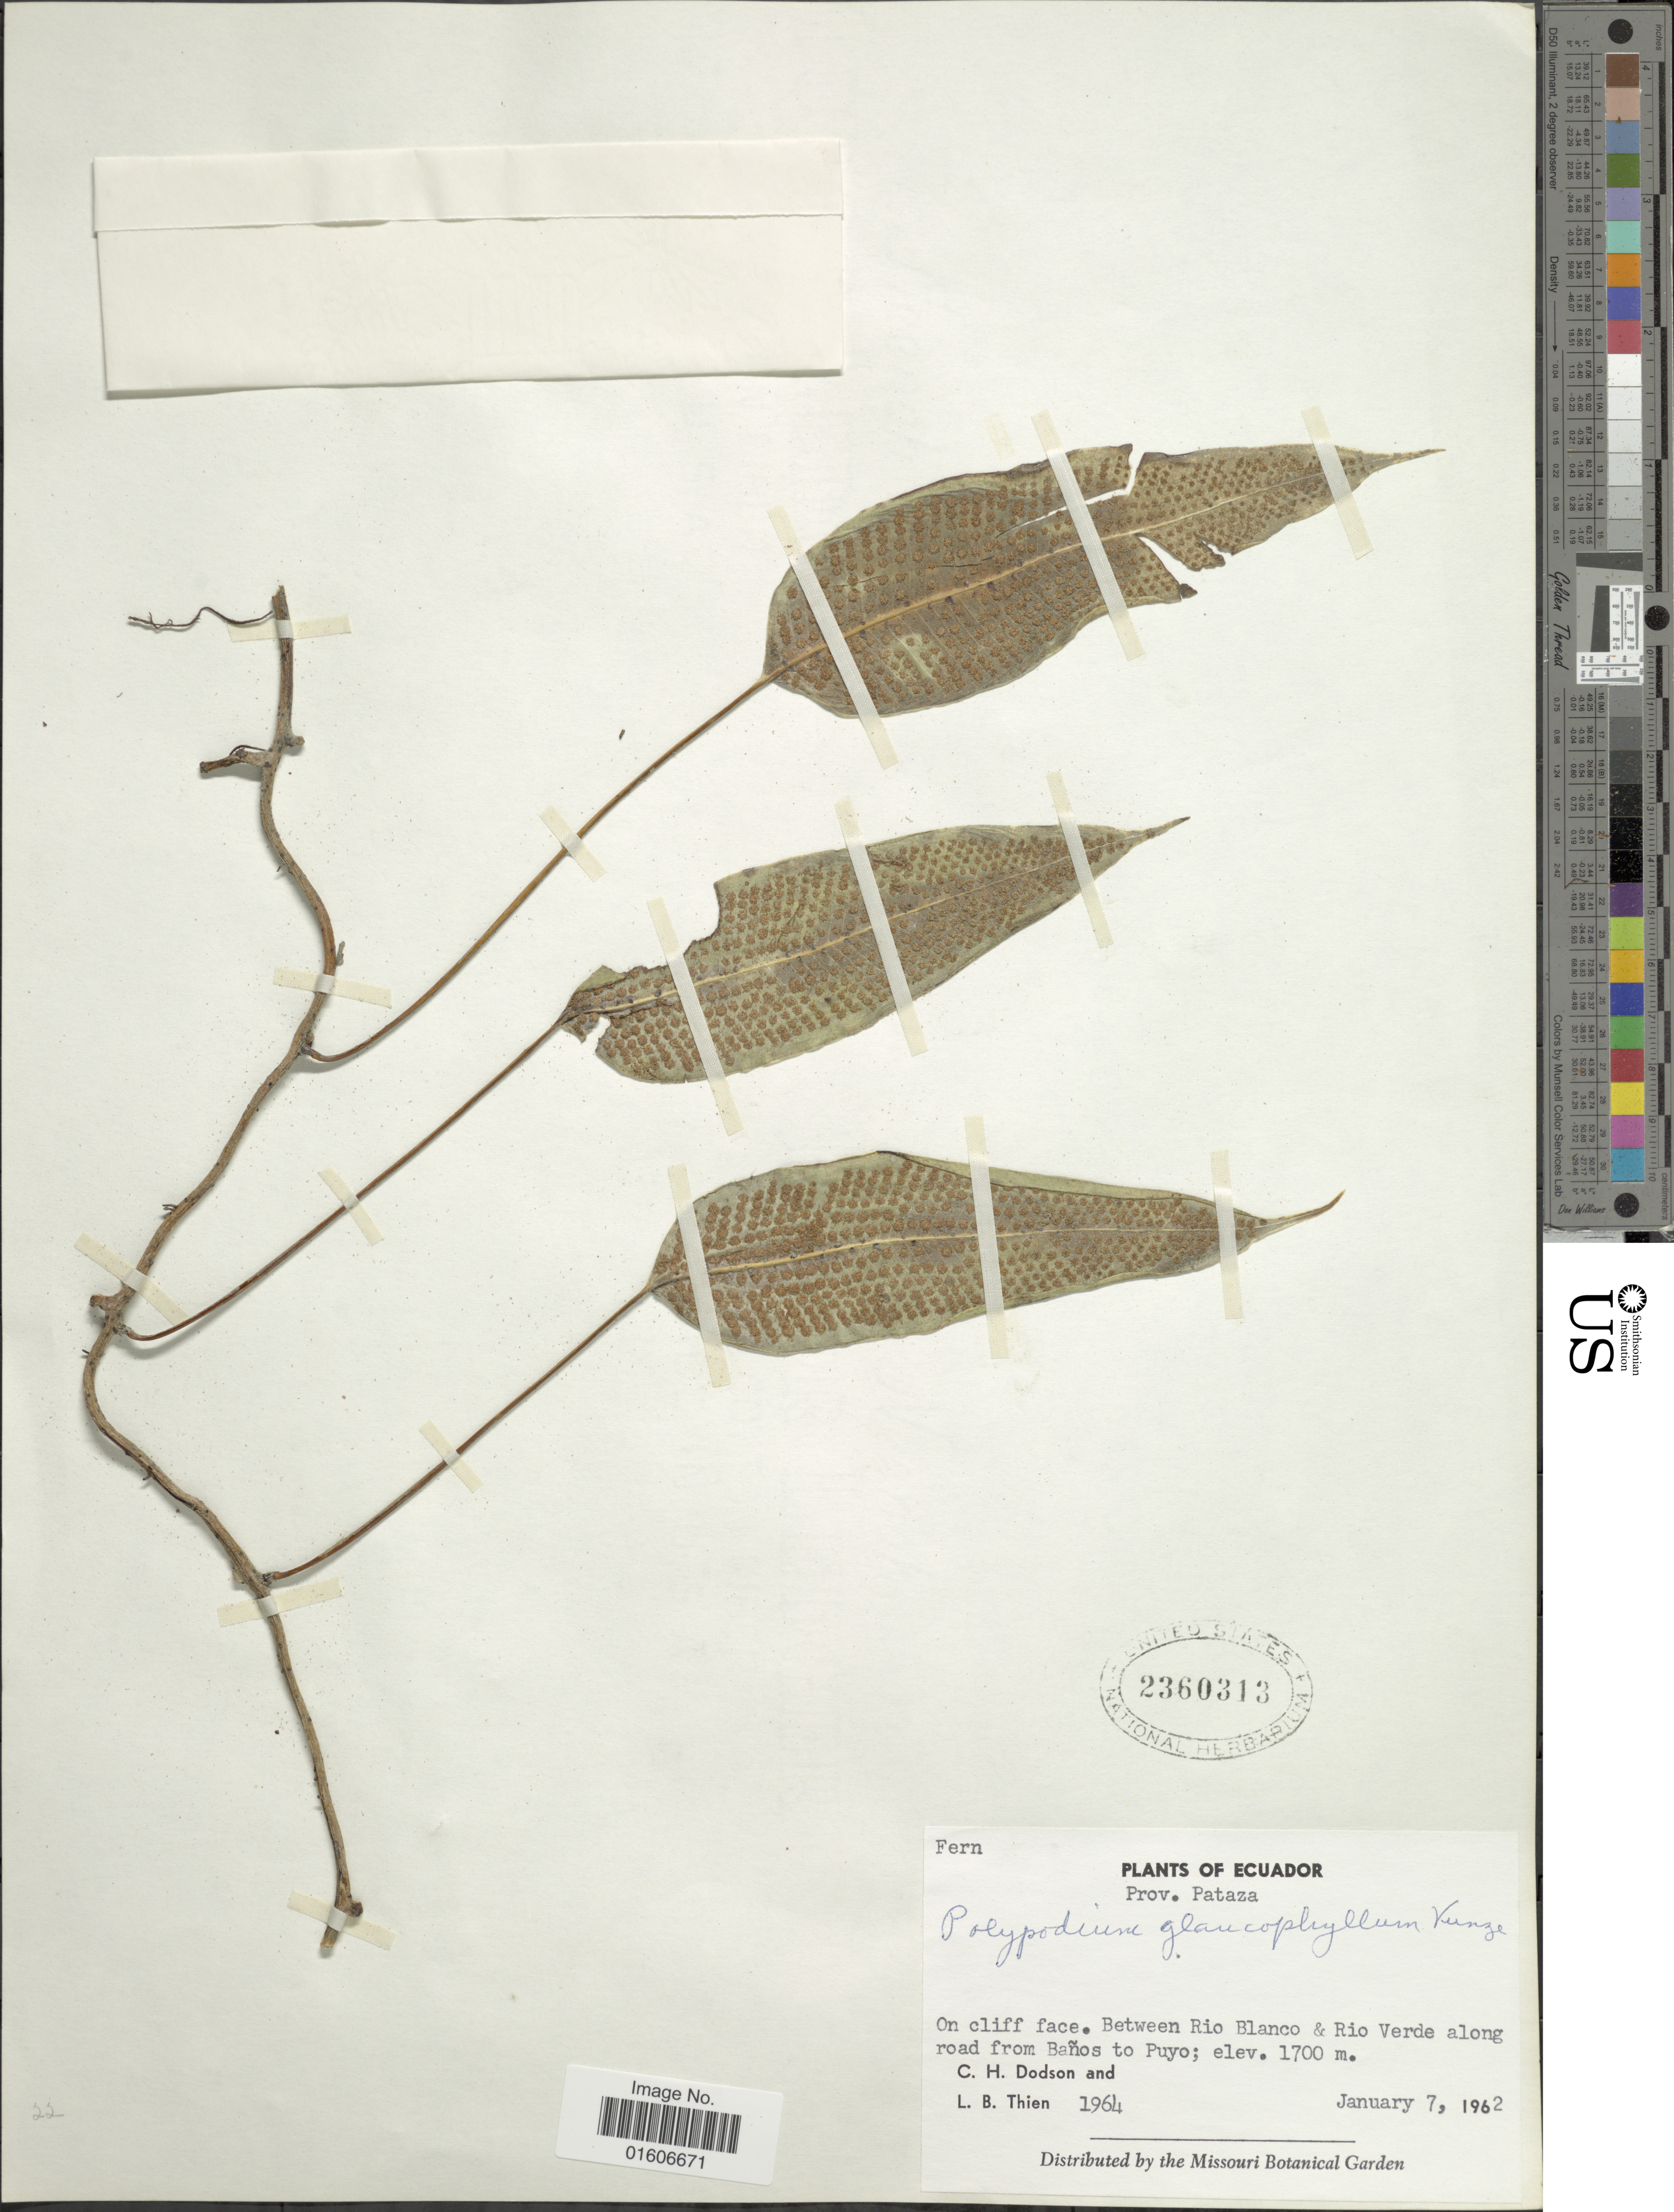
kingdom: Plantae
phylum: Tracheophyta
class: Polypodiopsida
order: Polypodiales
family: Polypodiaceae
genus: Serpocaulon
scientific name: Serpocaulon levigatum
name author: (Cav.) A.R. Sm.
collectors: C. H. Dodson & L. Thein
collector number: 1964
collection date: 1962-01-07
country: Ecuador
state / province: Pastaza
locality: Prov. Pataza. On cliff face. Between Rio Blanco & Rio Verde along road from Baños to Puyo.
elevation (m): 1700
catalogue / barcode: US 2360313